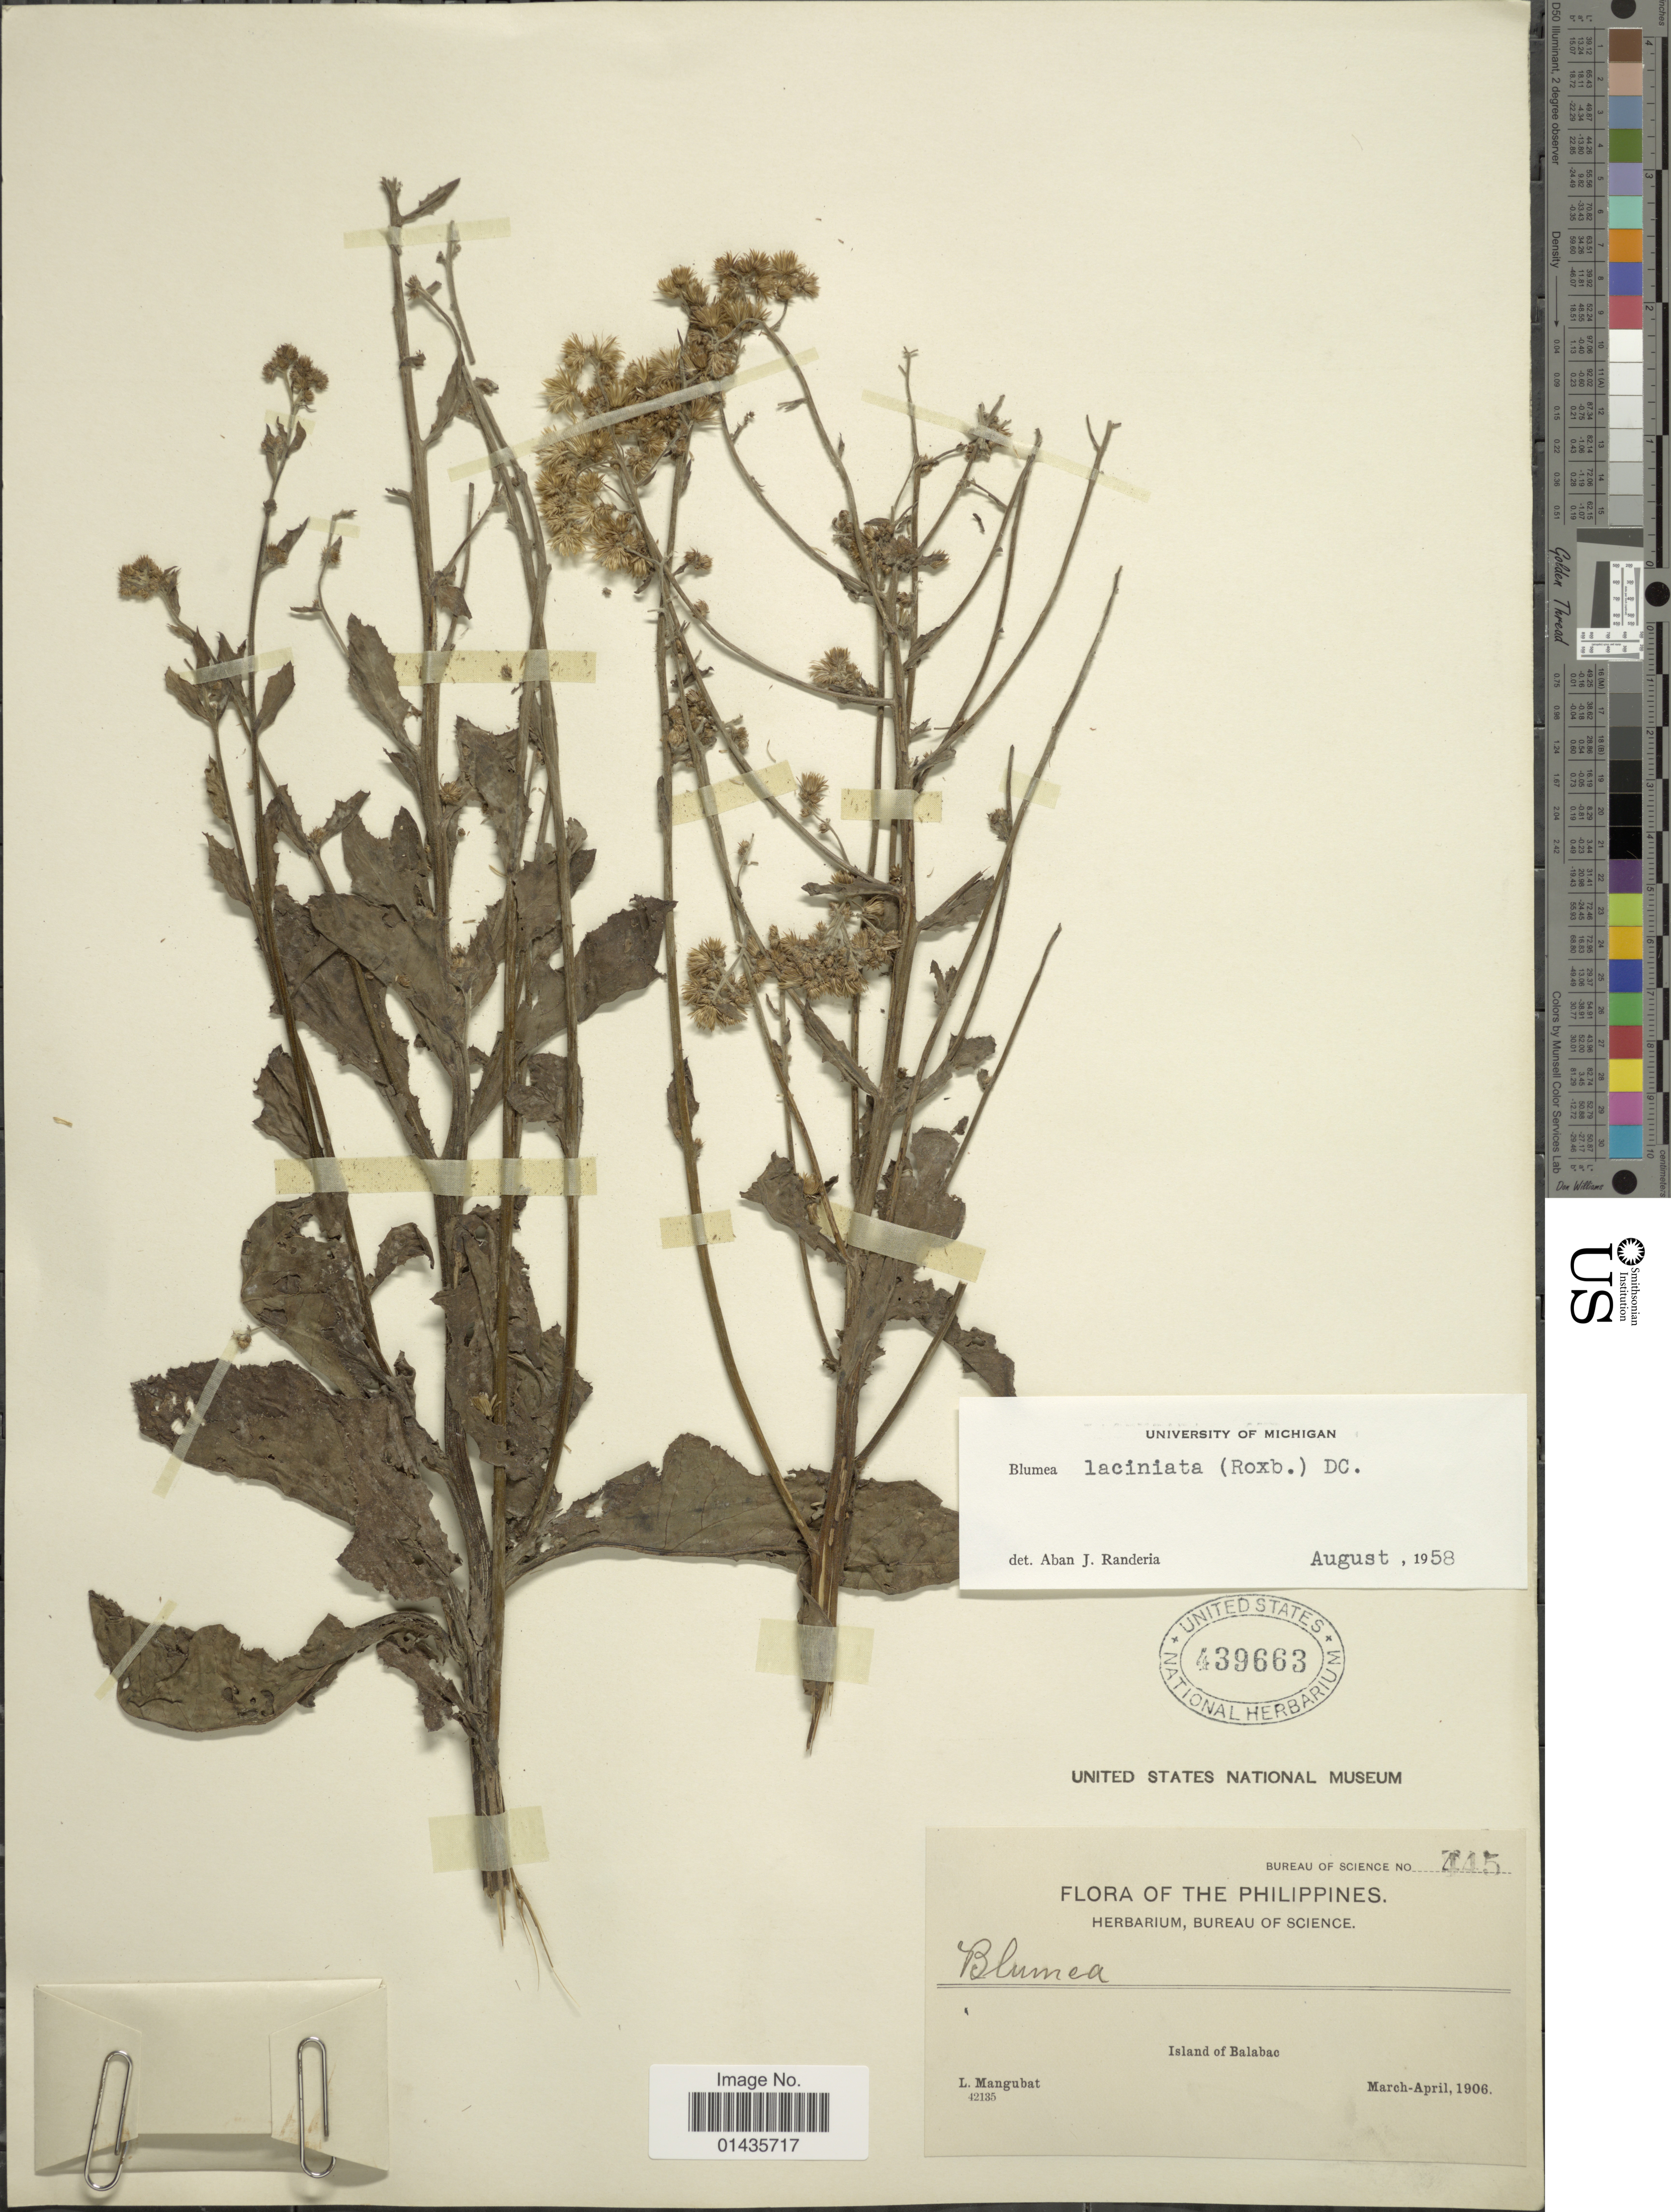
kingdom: Plantae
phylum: Tracheophyta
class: Magnoliopsida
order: Asterales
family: Asteraceae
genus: Blumea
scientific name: Blumea laciniata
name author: (Roxb.) DC.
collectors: L. Mangubat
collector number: Bureau of Science 445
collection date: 1906-03/1906-04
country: Philippines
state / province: Mimaropa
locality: Island of Balabac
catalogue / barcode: US 439663